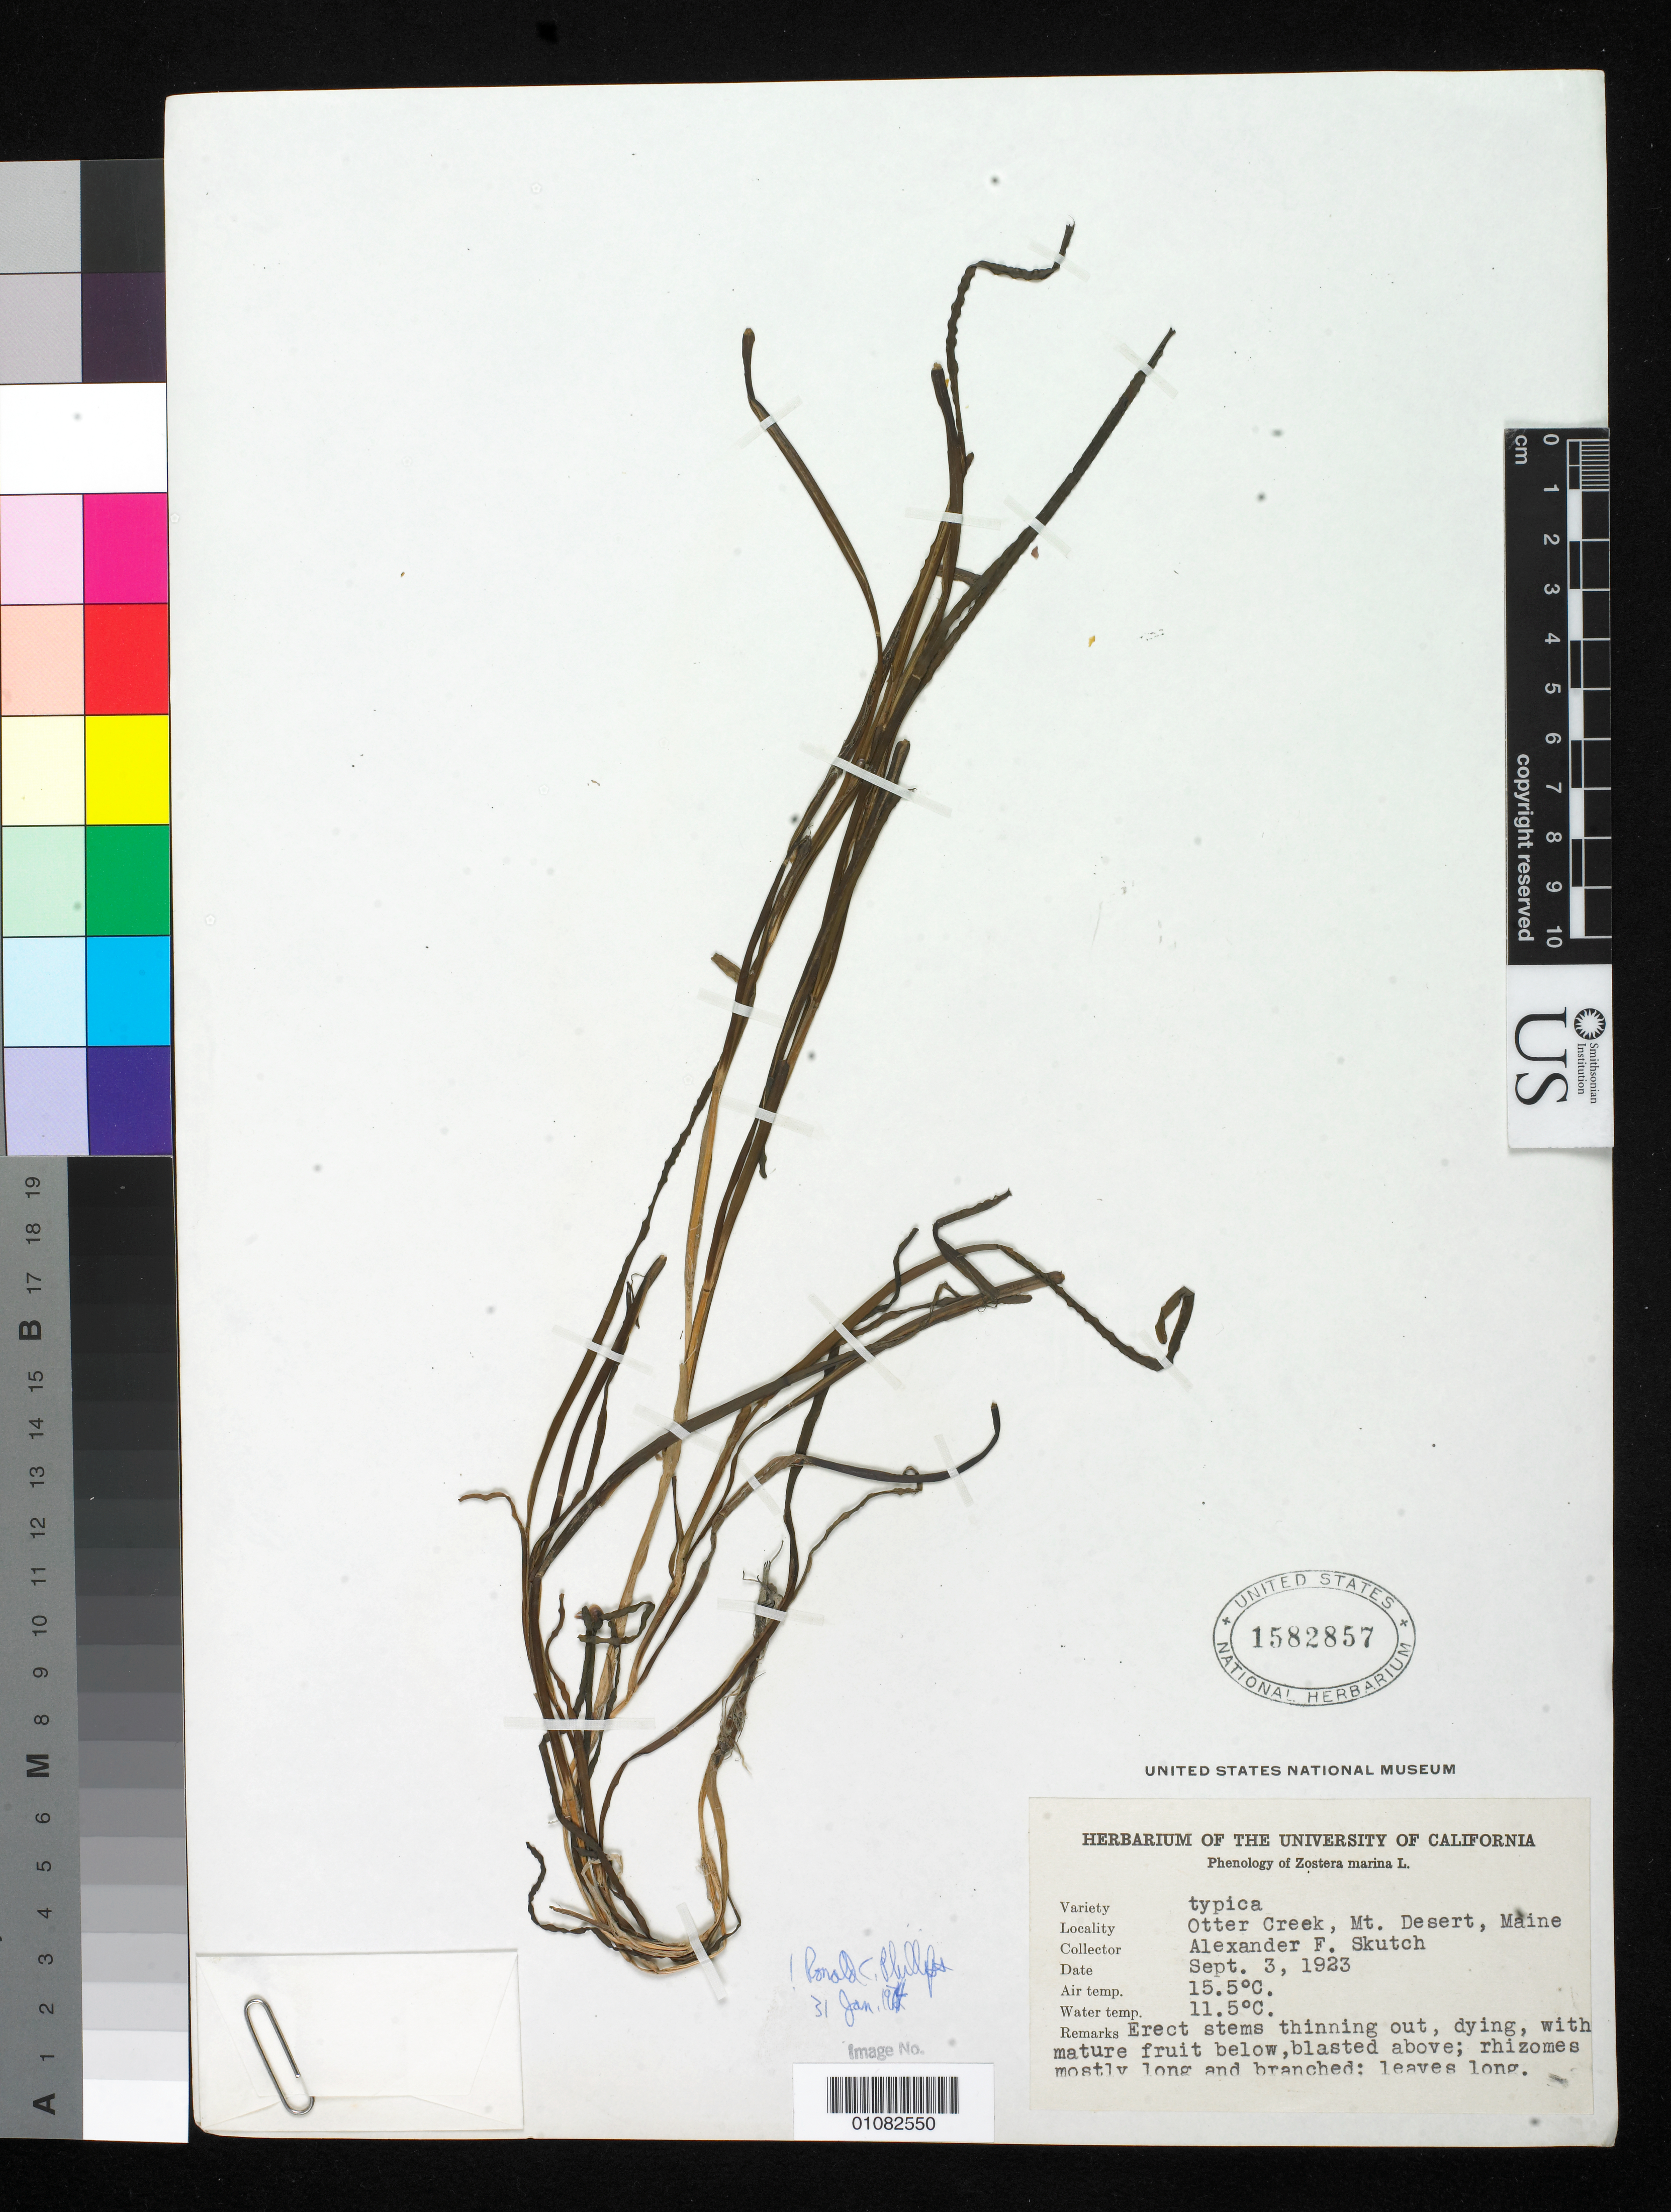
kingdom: Plantae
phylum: Tracheophyta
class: Liliopsida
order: Alismatales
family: Zosteraceae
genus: Zostera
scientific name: Zostera marina var. typica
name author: L.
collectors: A. F. Skutch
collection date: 1923-09-03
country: United States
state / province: Maine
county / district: Hancock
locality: Mt. Desert, Otter Creek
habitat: air temperature: 15.5 degrees C; water temperature: 11.5 degrees C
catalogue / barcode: US 1582857